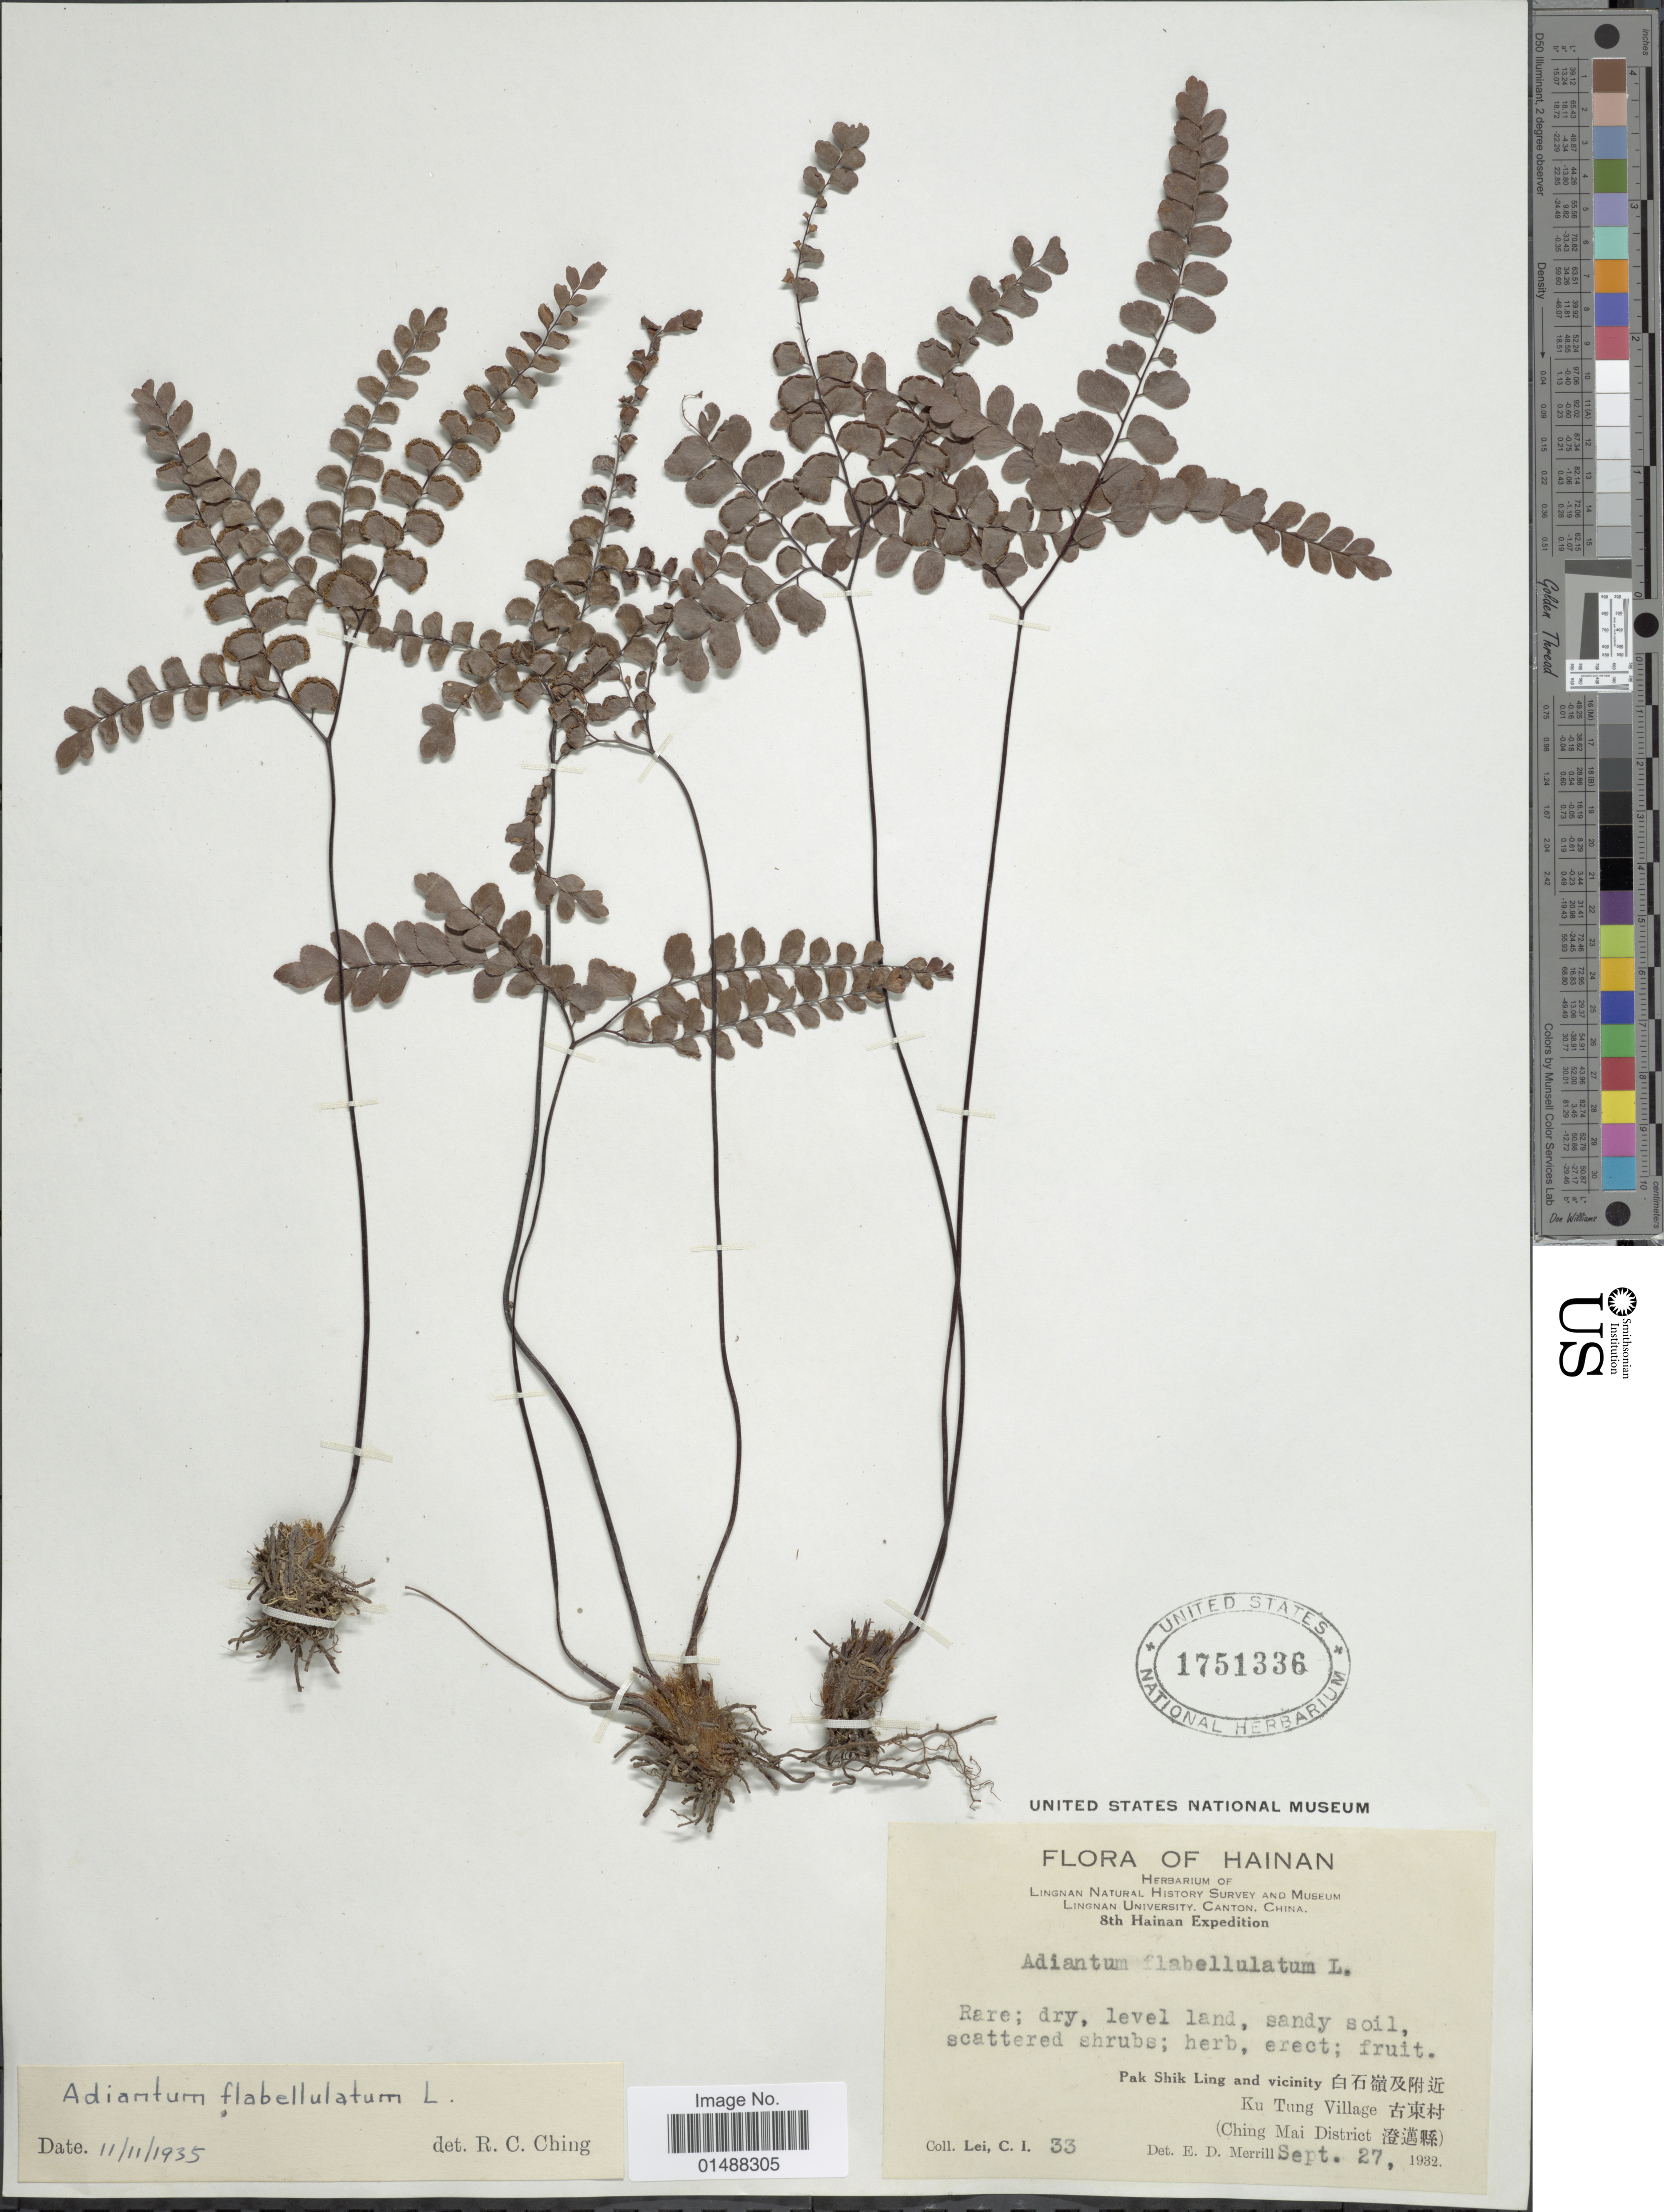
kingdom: Plantae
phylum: Tracheophyta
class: Polypodiopsida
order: Polypodiales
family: Pteridaceae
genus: Adiantum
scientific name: Adiantum flabellulatum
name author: L.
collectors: C. I. Lei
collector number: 33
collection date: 1923-09-27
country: China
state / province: Hainan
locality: Hainan, Pak Shik Ling and vicinity X, Ku Tung Village X, ( Ching Mai District X).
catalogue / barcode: US 1751336